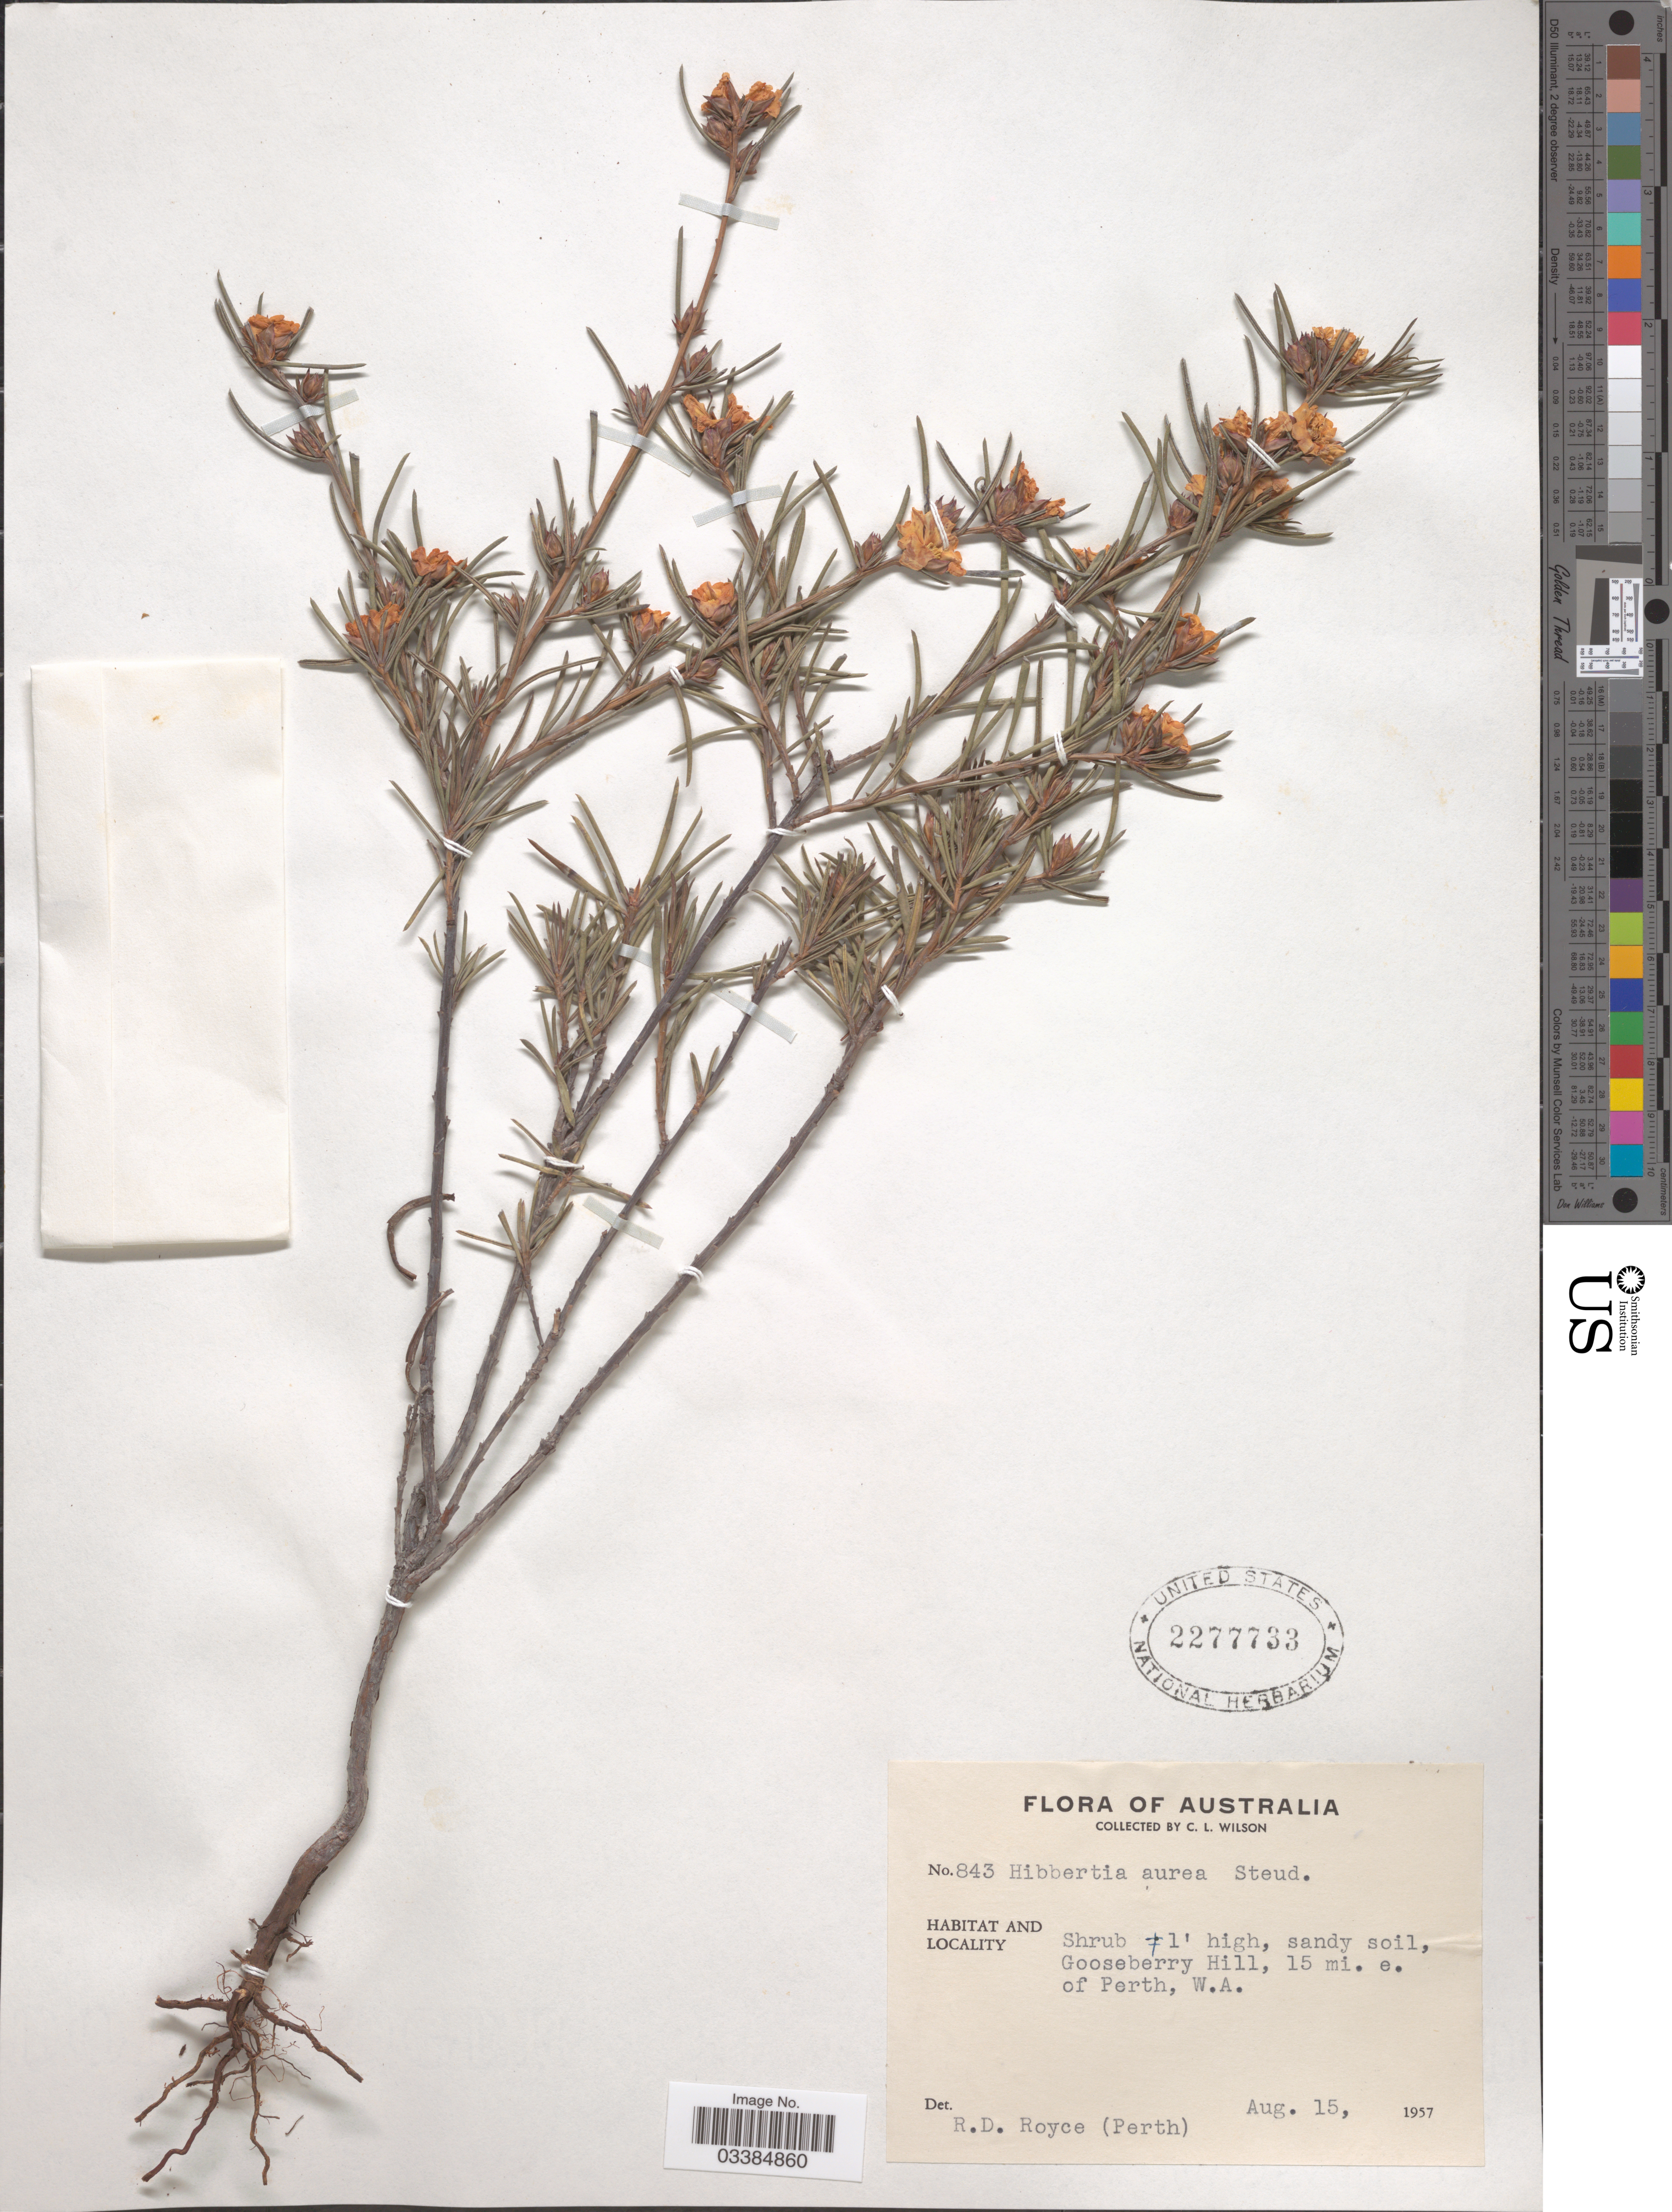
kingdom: Plantae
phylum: Tracheophyta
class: Magnoliopsida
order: Dilleniales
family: Dilleniaceae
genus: Hibbertia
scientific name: Hibbertia aurea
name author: Steud.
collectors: C. L. Wilson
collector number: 843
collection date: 1957-08-15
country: Australia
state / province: Western Australia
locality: Gooseberry Hill, 15 mi. e. of Perth.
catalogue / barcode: US 2277733